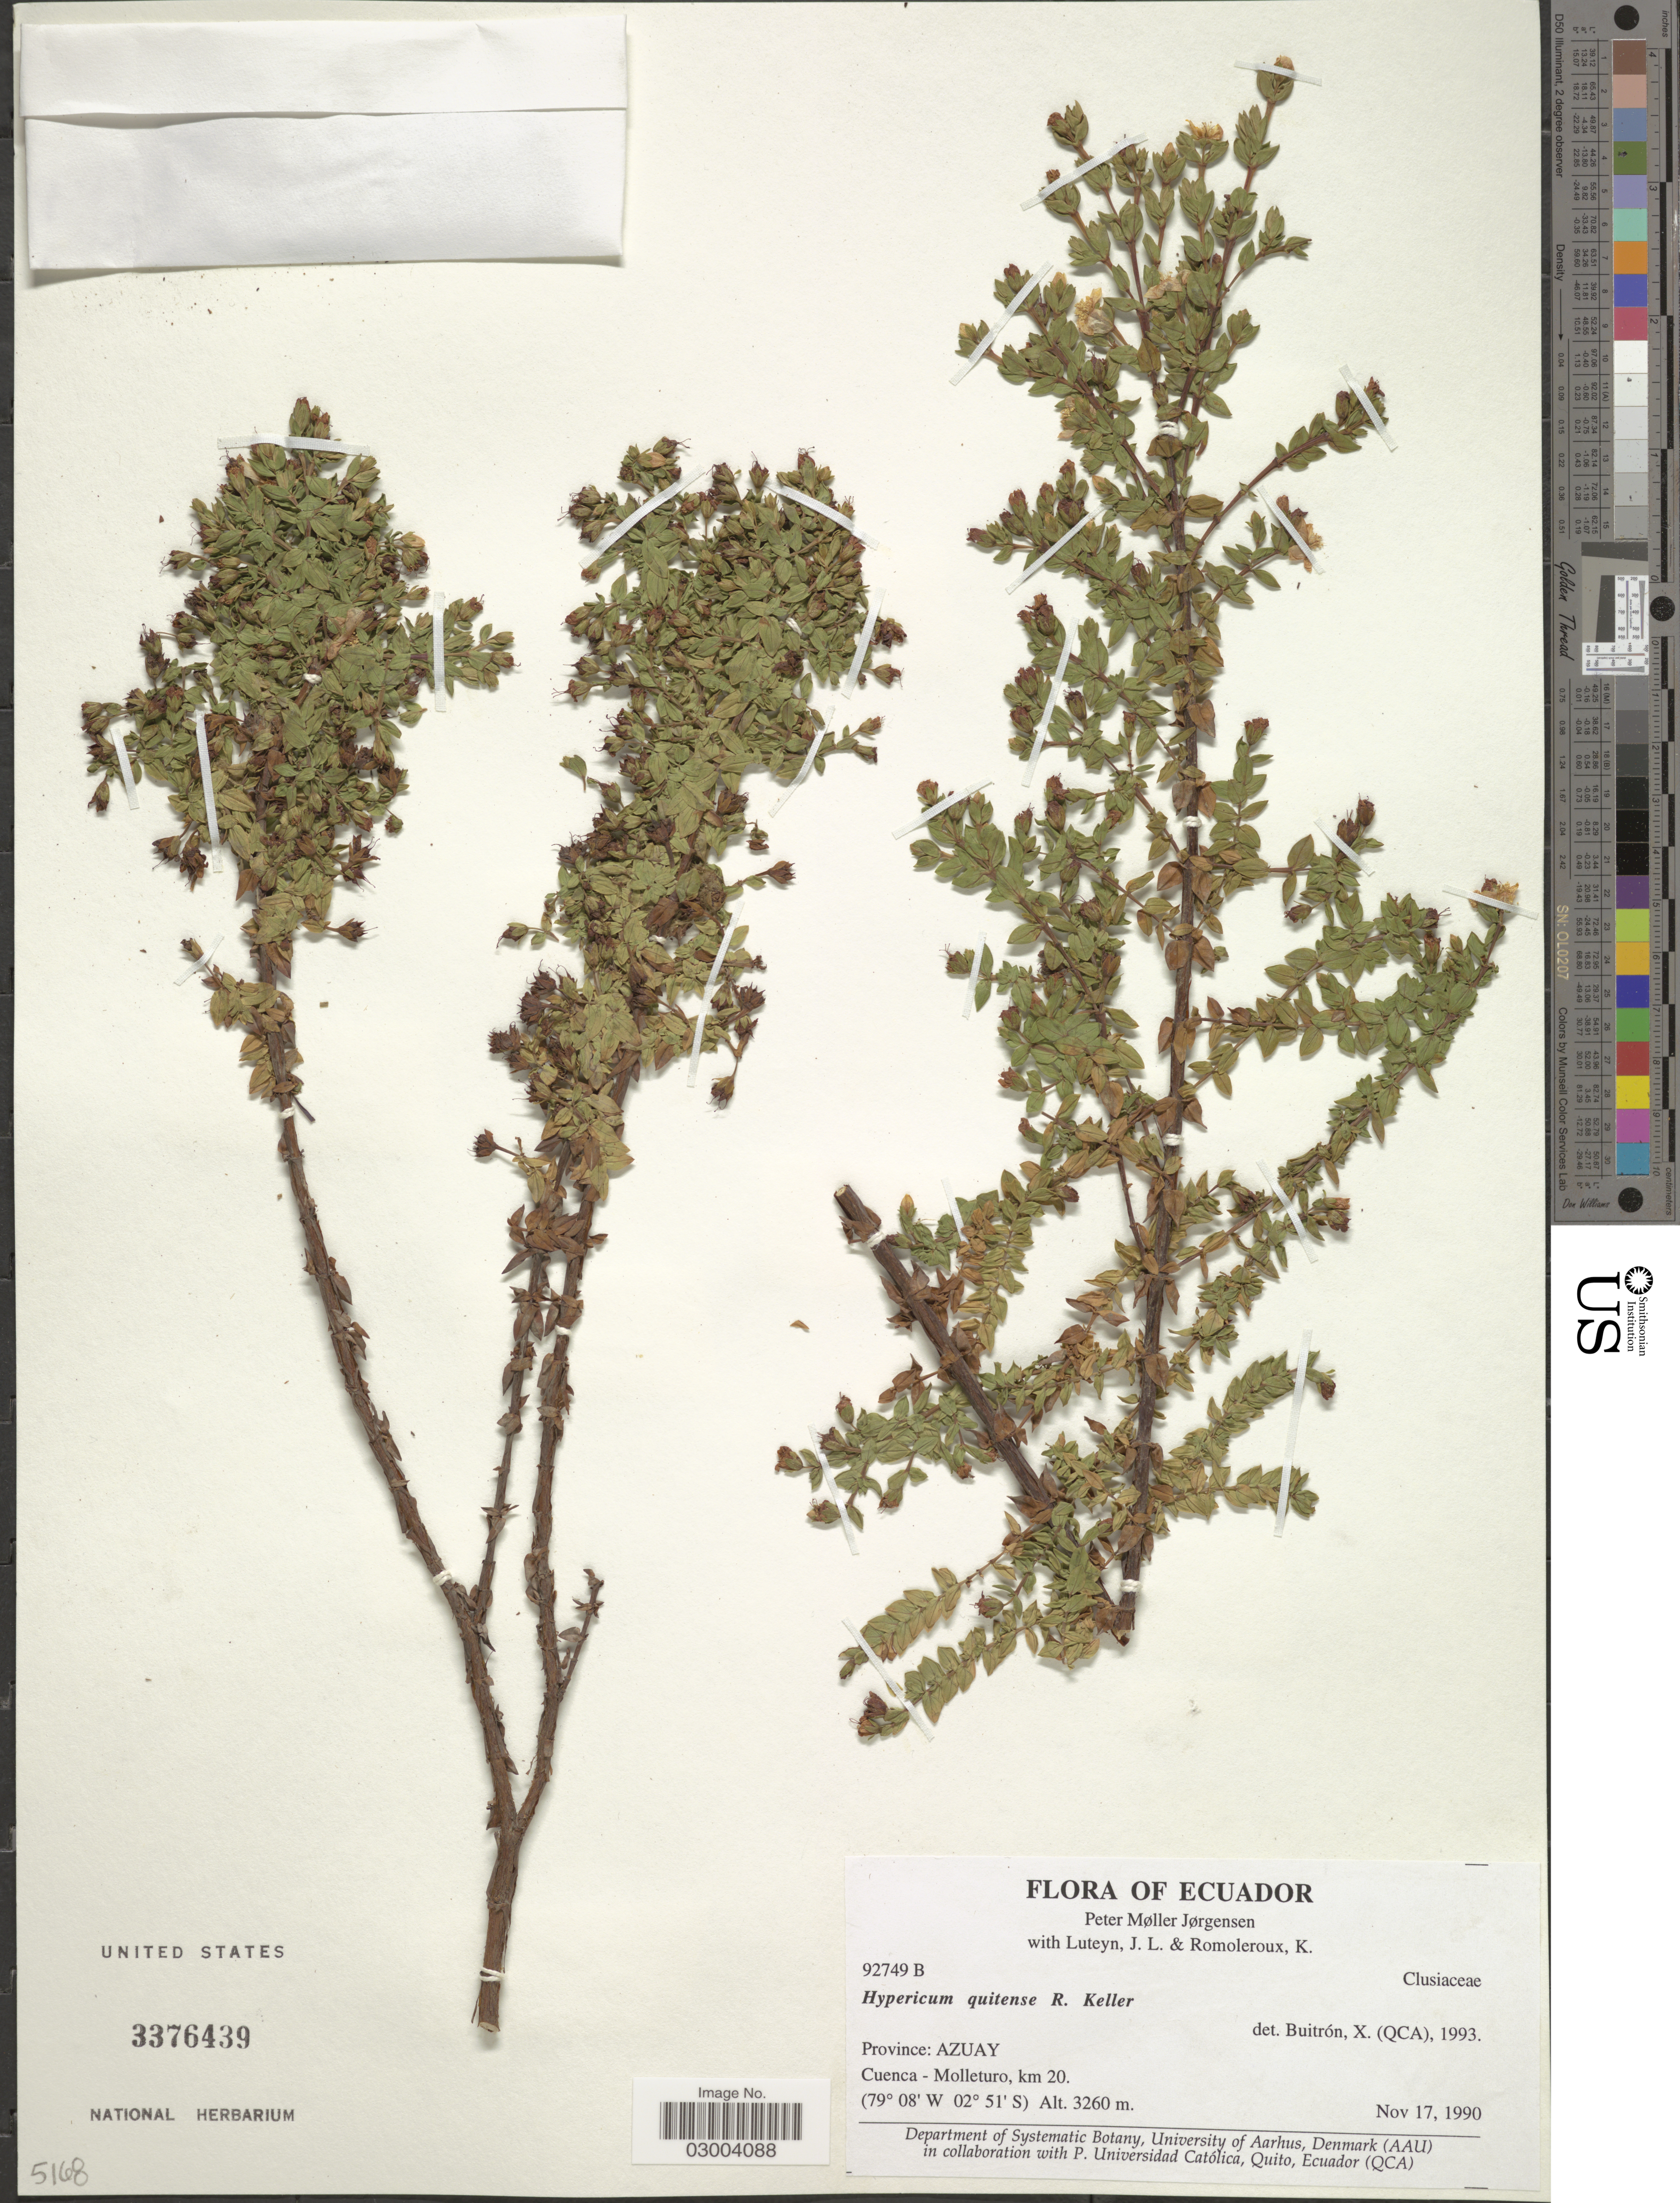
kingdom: Plantae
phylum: Tracheophyta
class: Magnoliopsida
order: Malpighiales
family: Hypericaceae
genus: Hypericum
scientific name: Hypericum quitense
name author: R. Keller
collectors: P. M. Jørgensen, J. Luteyn & K. Romoleroux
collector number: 92749B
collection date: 1990-11-17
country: Ecuador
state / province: Azuay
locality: Cuenca - Molleturo, km 20.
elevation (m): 3260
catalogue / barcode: US 3376439